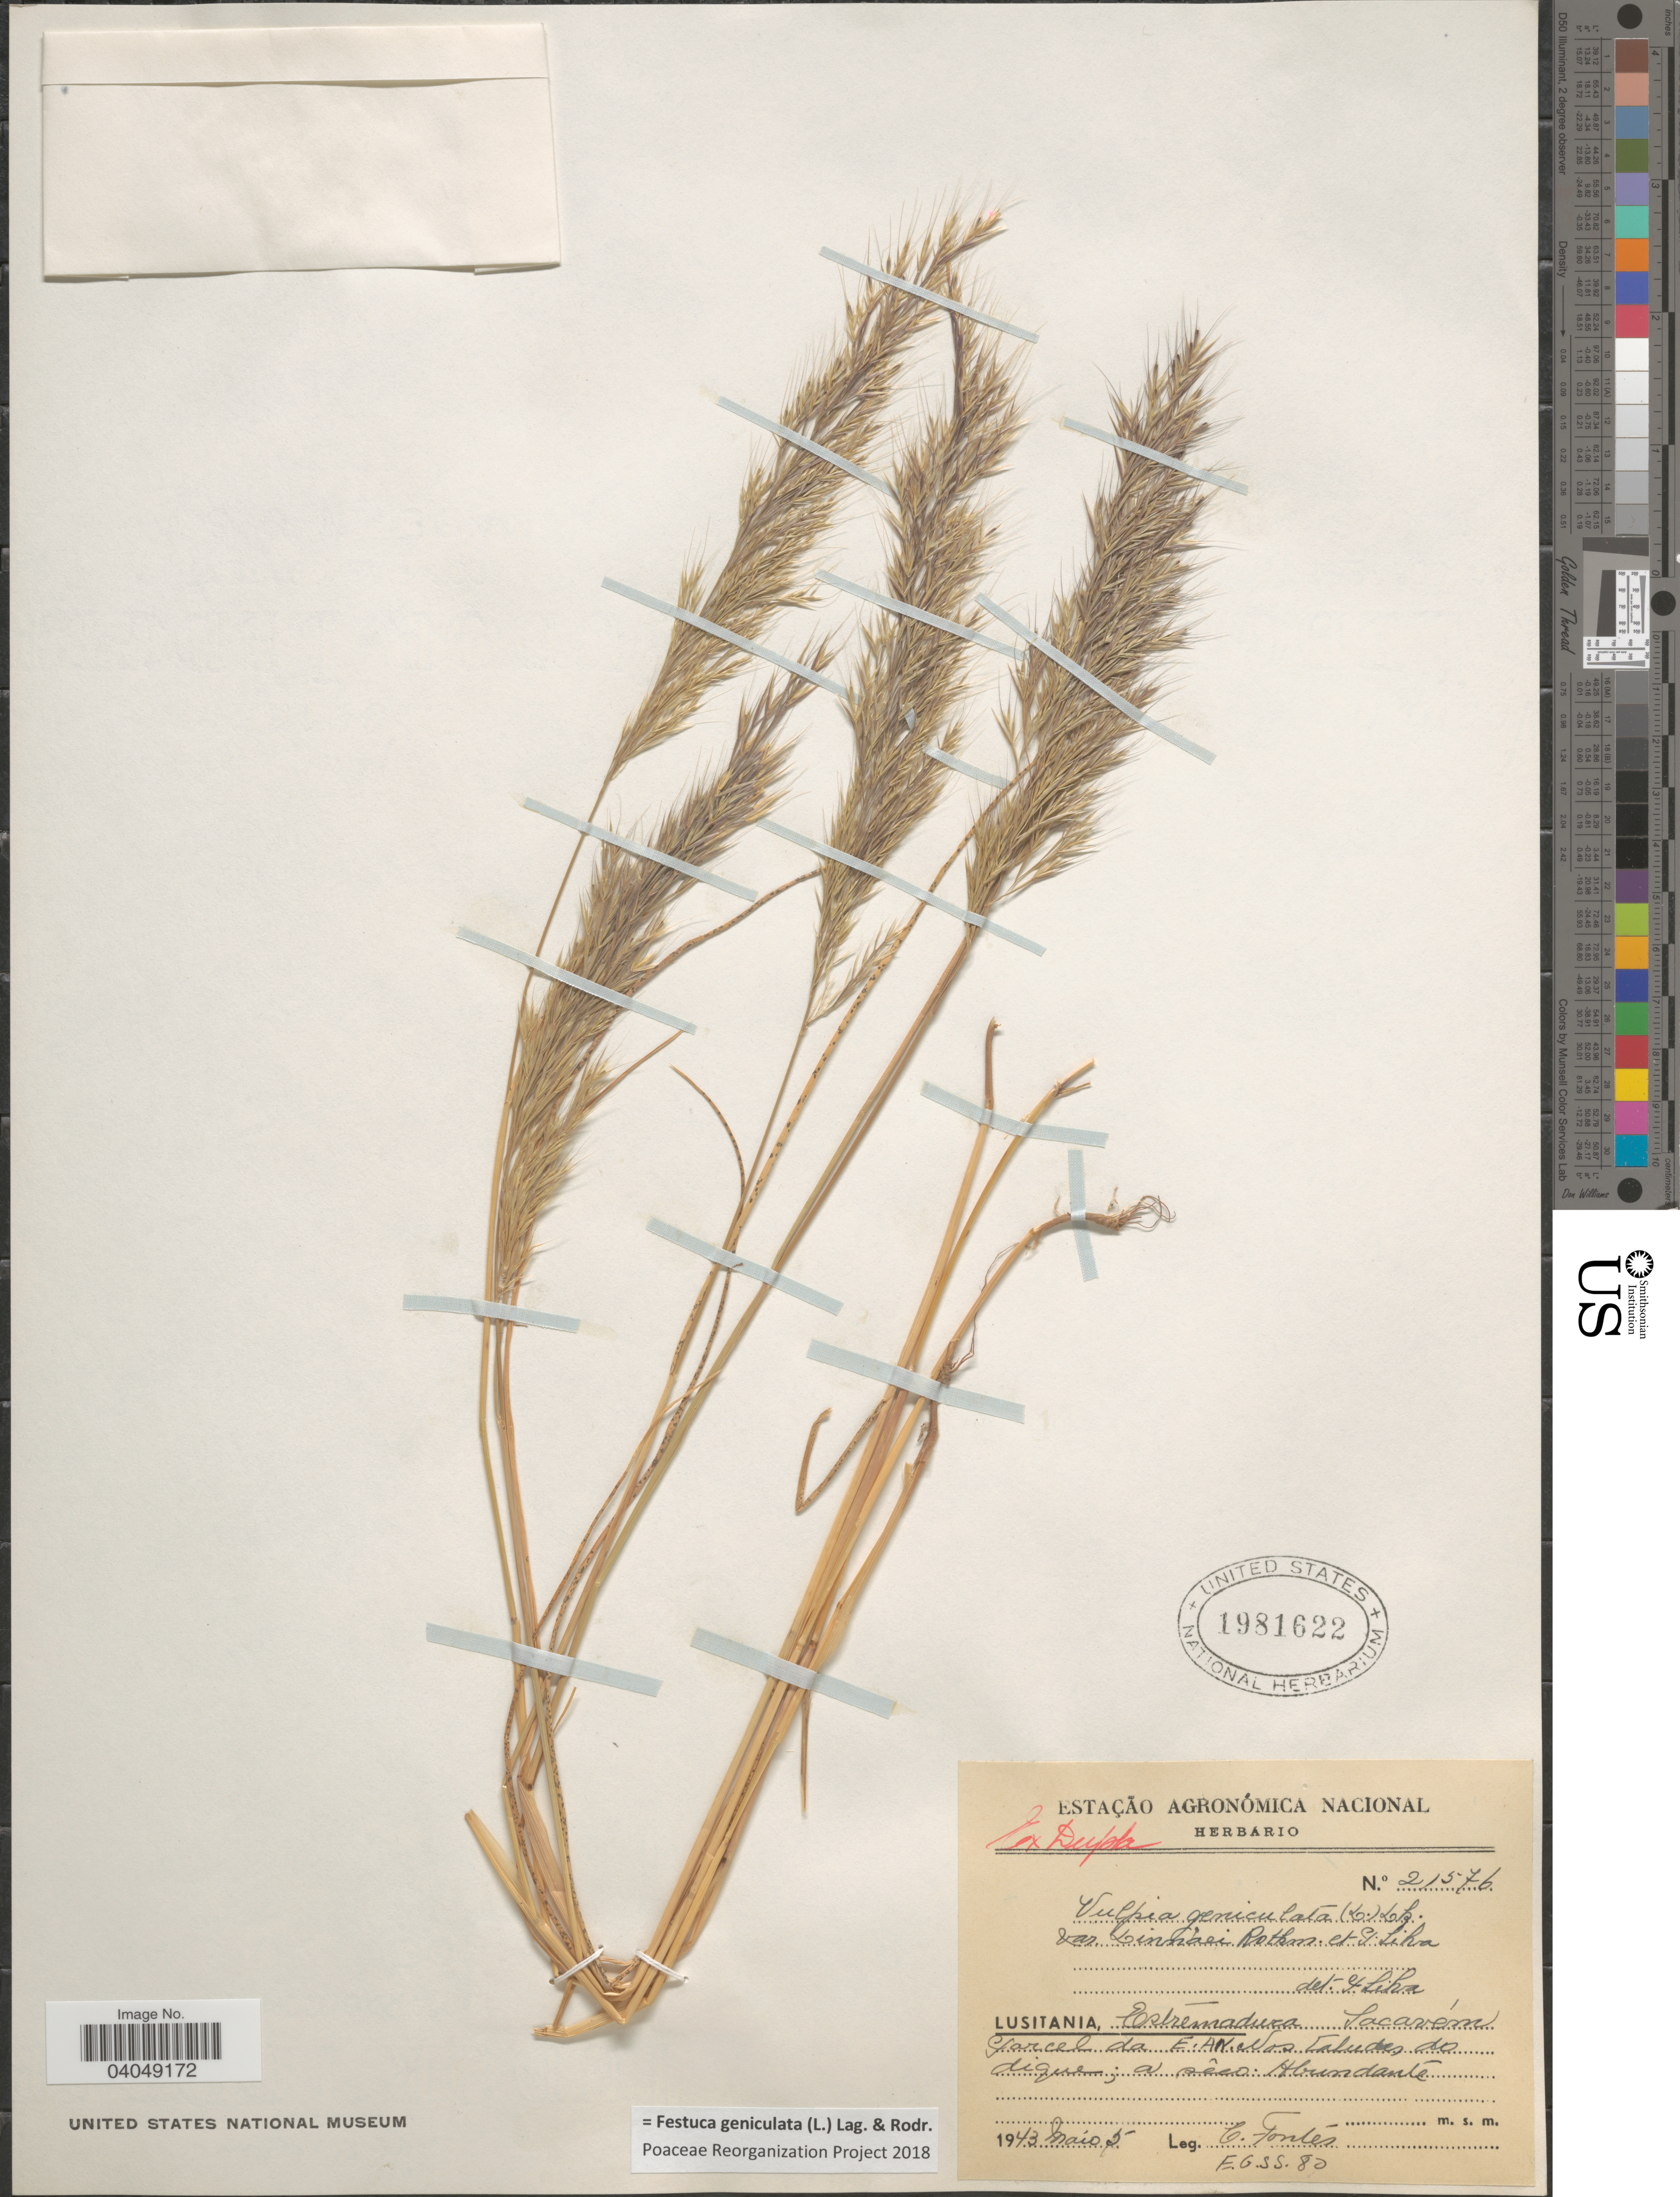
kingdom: Plantae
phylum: Tracheophyta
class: Liliopsida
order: Poales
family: Poaceae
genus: Festuca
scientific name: Festuca geniculata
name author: (L.) Lag. & Rodr.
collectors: C. Fontes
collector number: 21576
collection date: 1943-05-05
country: Portugal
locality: Lusitania, Estremadura. Sacavém Garcel da E. AN. Nos Caludes do dique.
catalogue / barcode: US 1981622